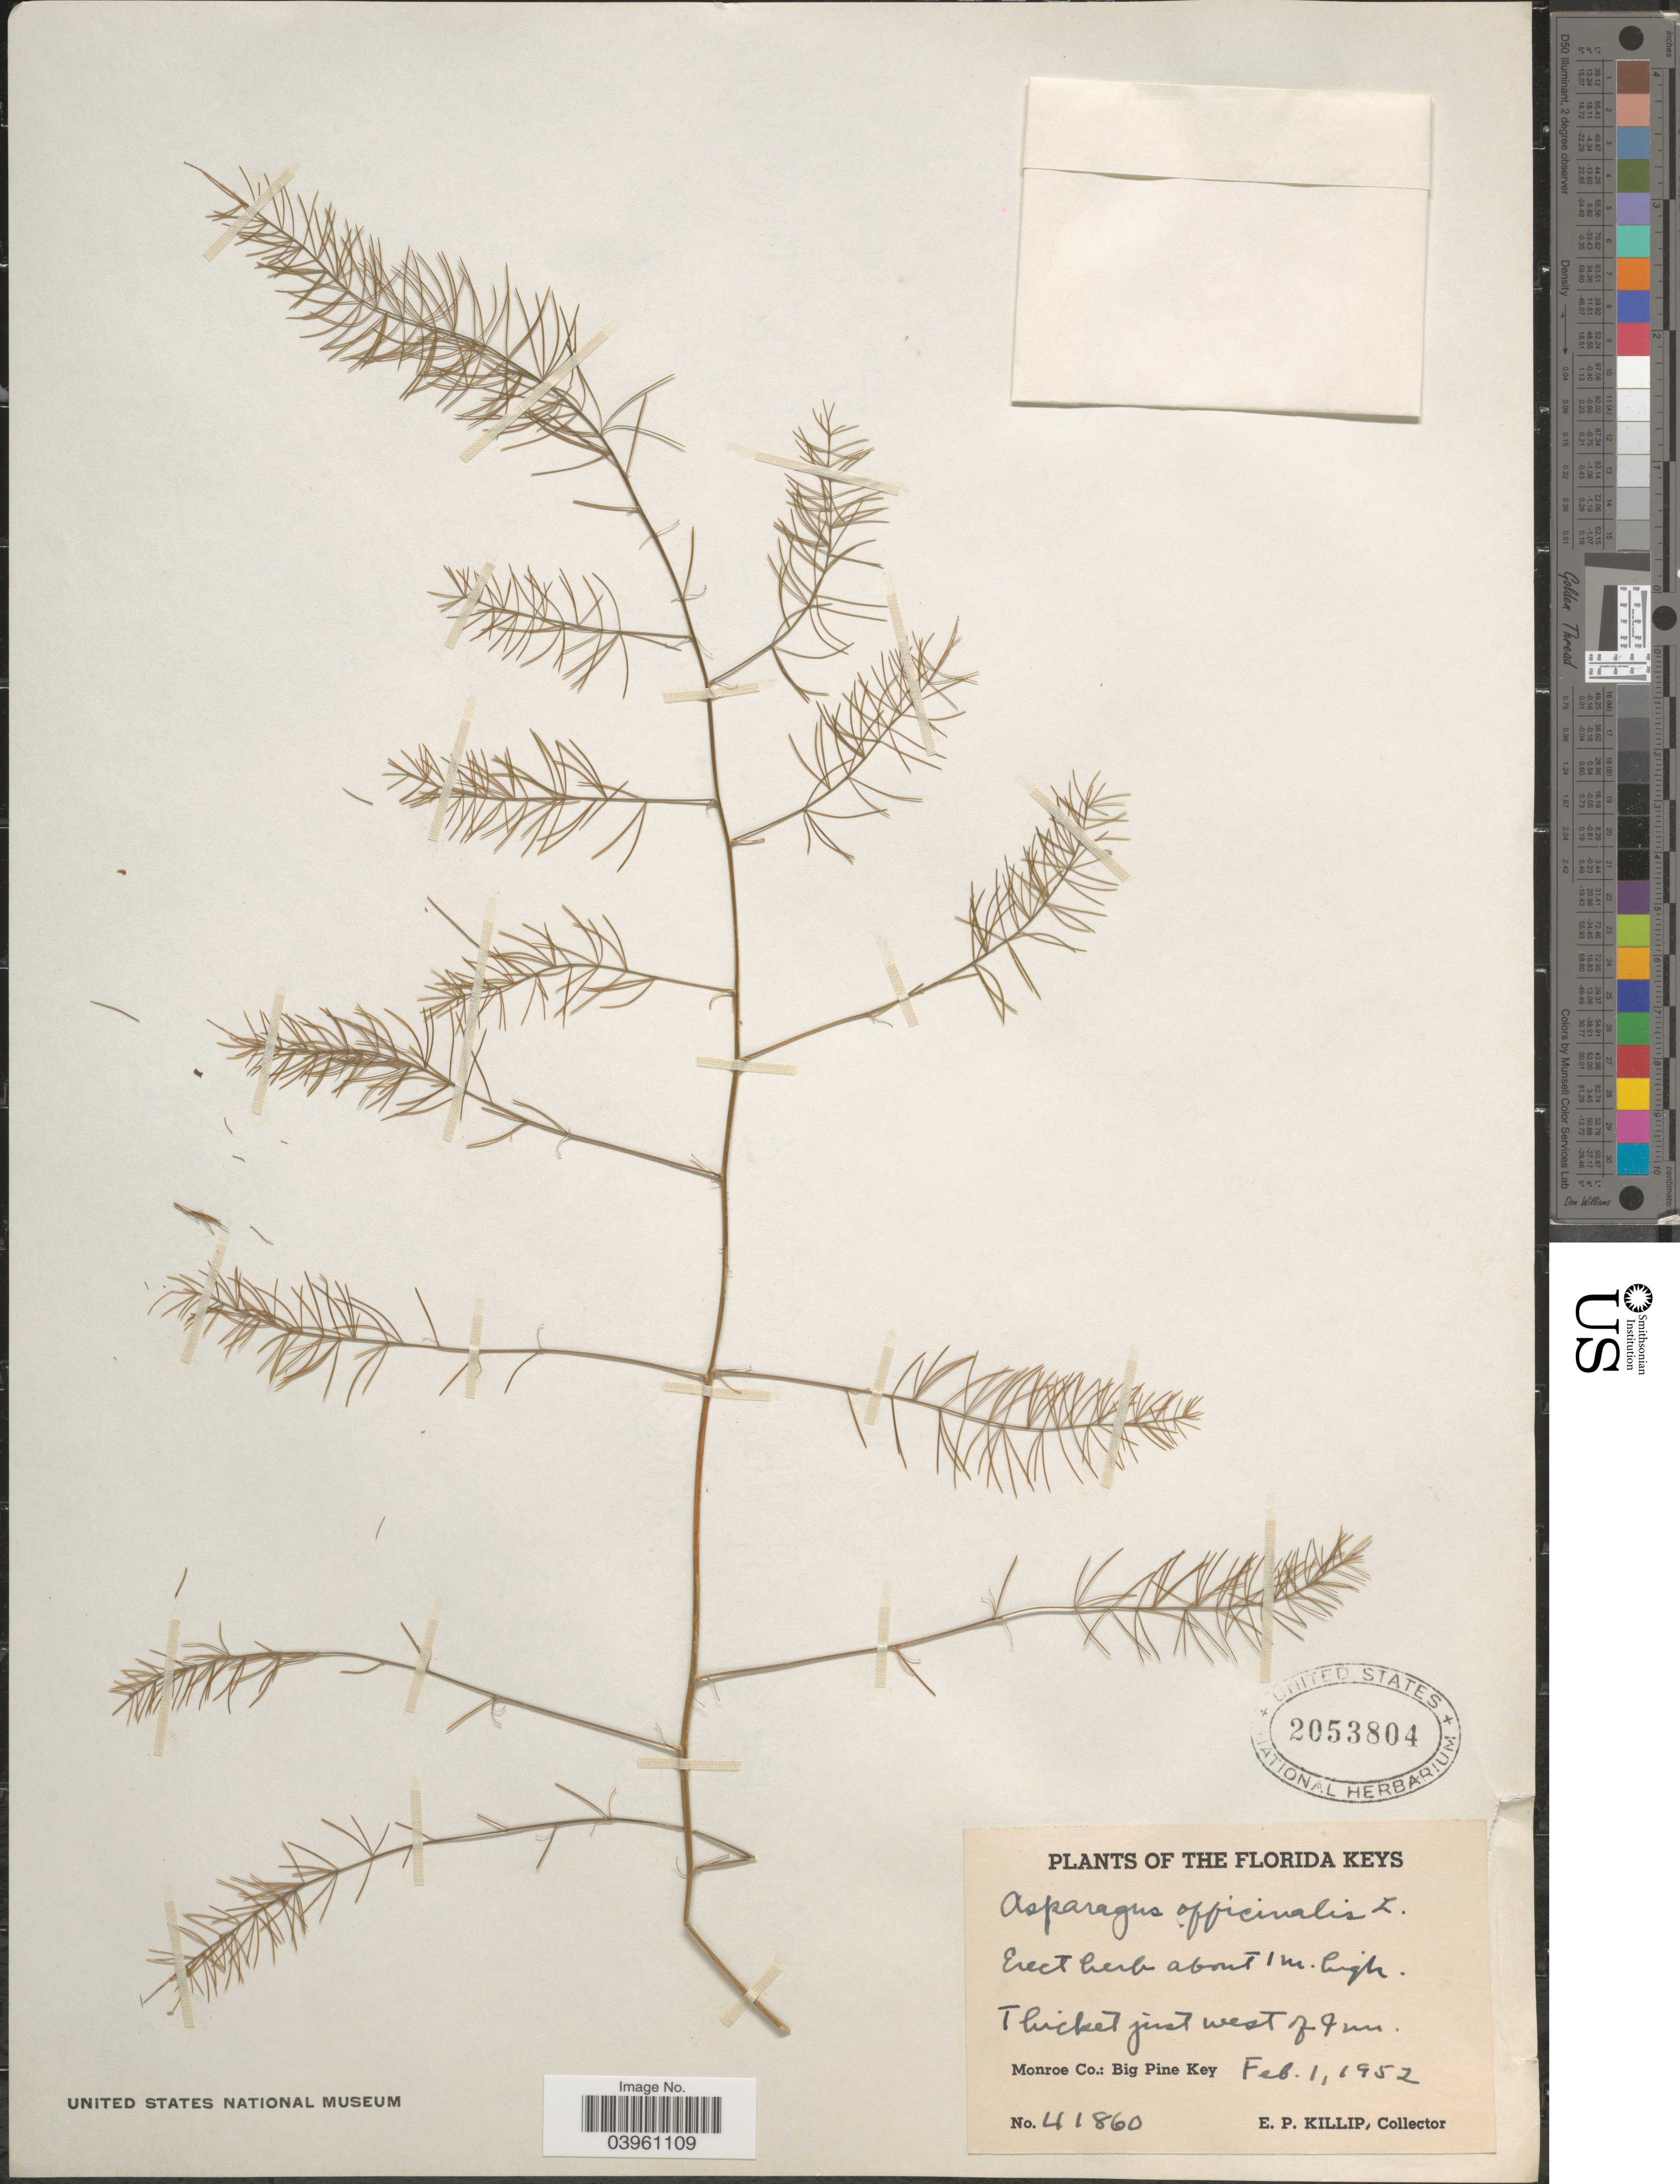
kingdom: Plantae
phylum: Tracheophyta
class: Liliopsida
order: Asparagales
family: Asparagaceae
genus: Asparagus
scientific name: Asparagus officinalis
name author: L.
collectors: E. P. Killip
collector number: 41860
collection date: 1952-02-01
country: United States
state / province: Florida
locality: The Florida Keys. Thicket just west of Inn. Monroe Co.: Big Pine Key.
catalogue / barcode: US 2053804